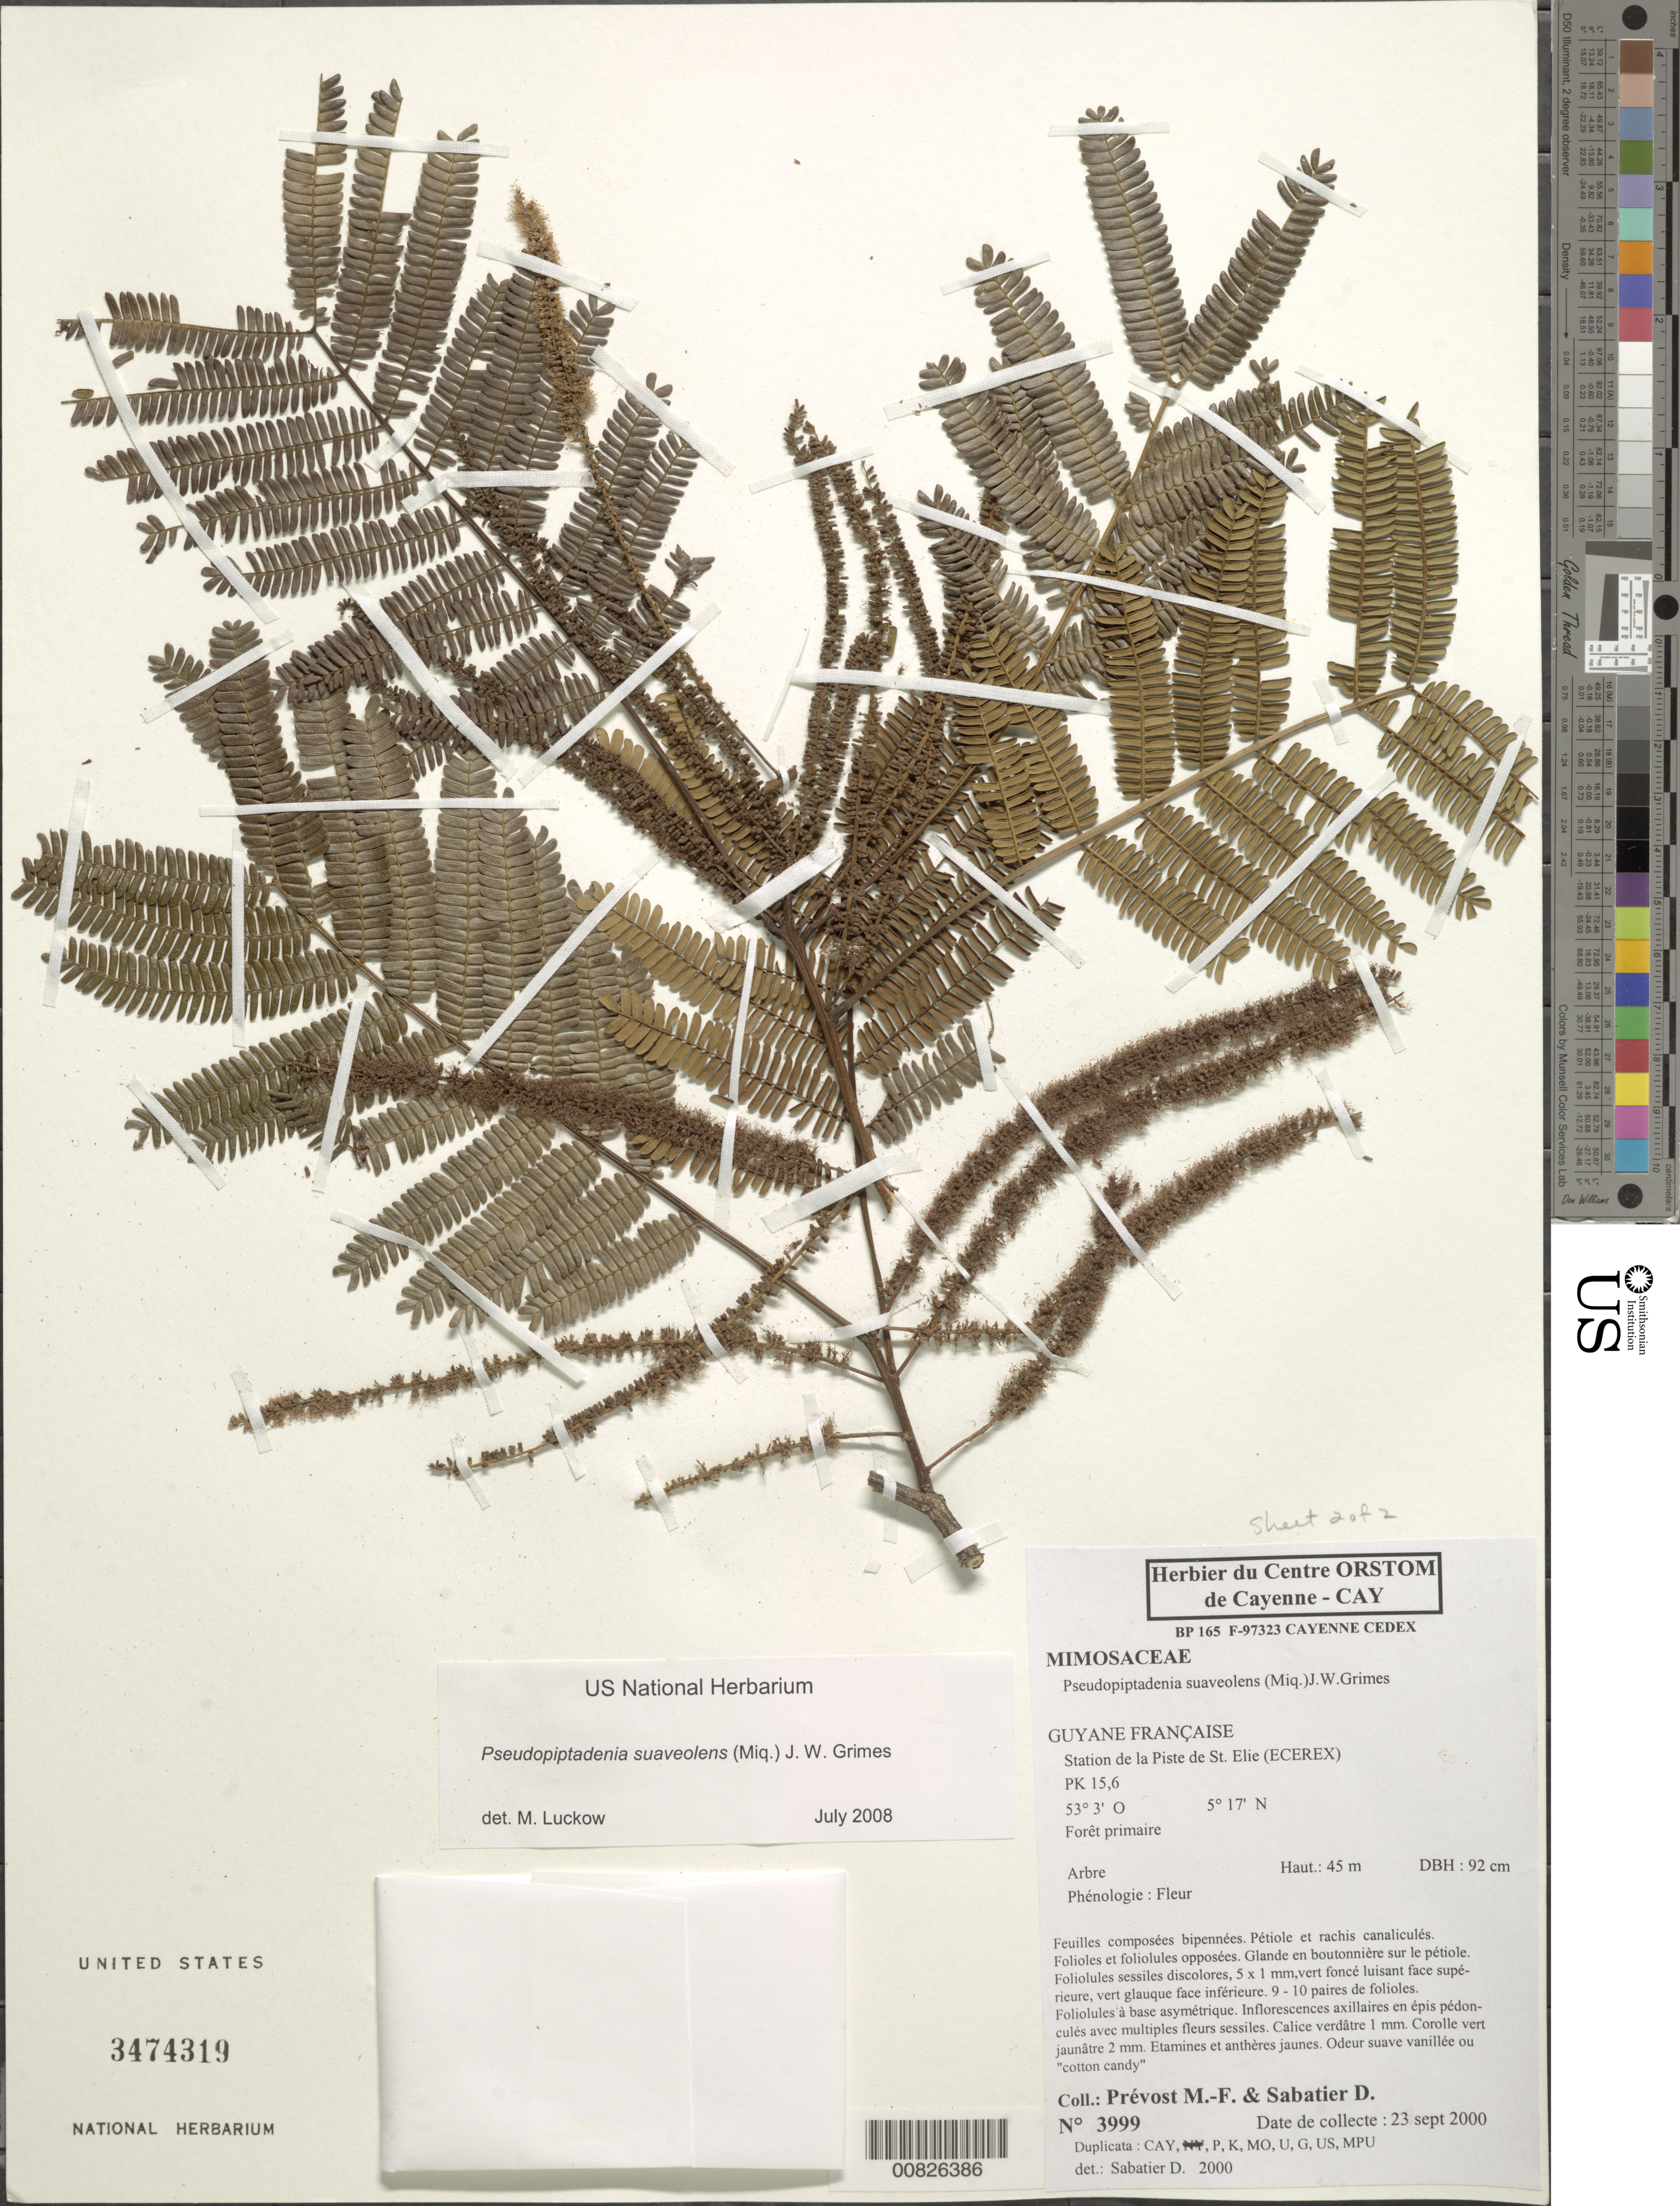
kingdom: Plantae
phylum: Tracheophyta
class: Magnoliopsida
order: Fabales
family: Fabaceae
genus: Marlimorimia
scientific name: Marlimorimia psilostachya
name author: (DC.) L.P. Queiroz & Marc.F. Simon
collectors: M.-F. Prévost & D. Sabatier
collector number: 3999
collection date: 2000-09-23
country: French Guiana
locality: Guyane Francaise, Station de la Piste de St. Elie (ECEREX).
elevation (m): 45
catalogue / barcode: US 3474319